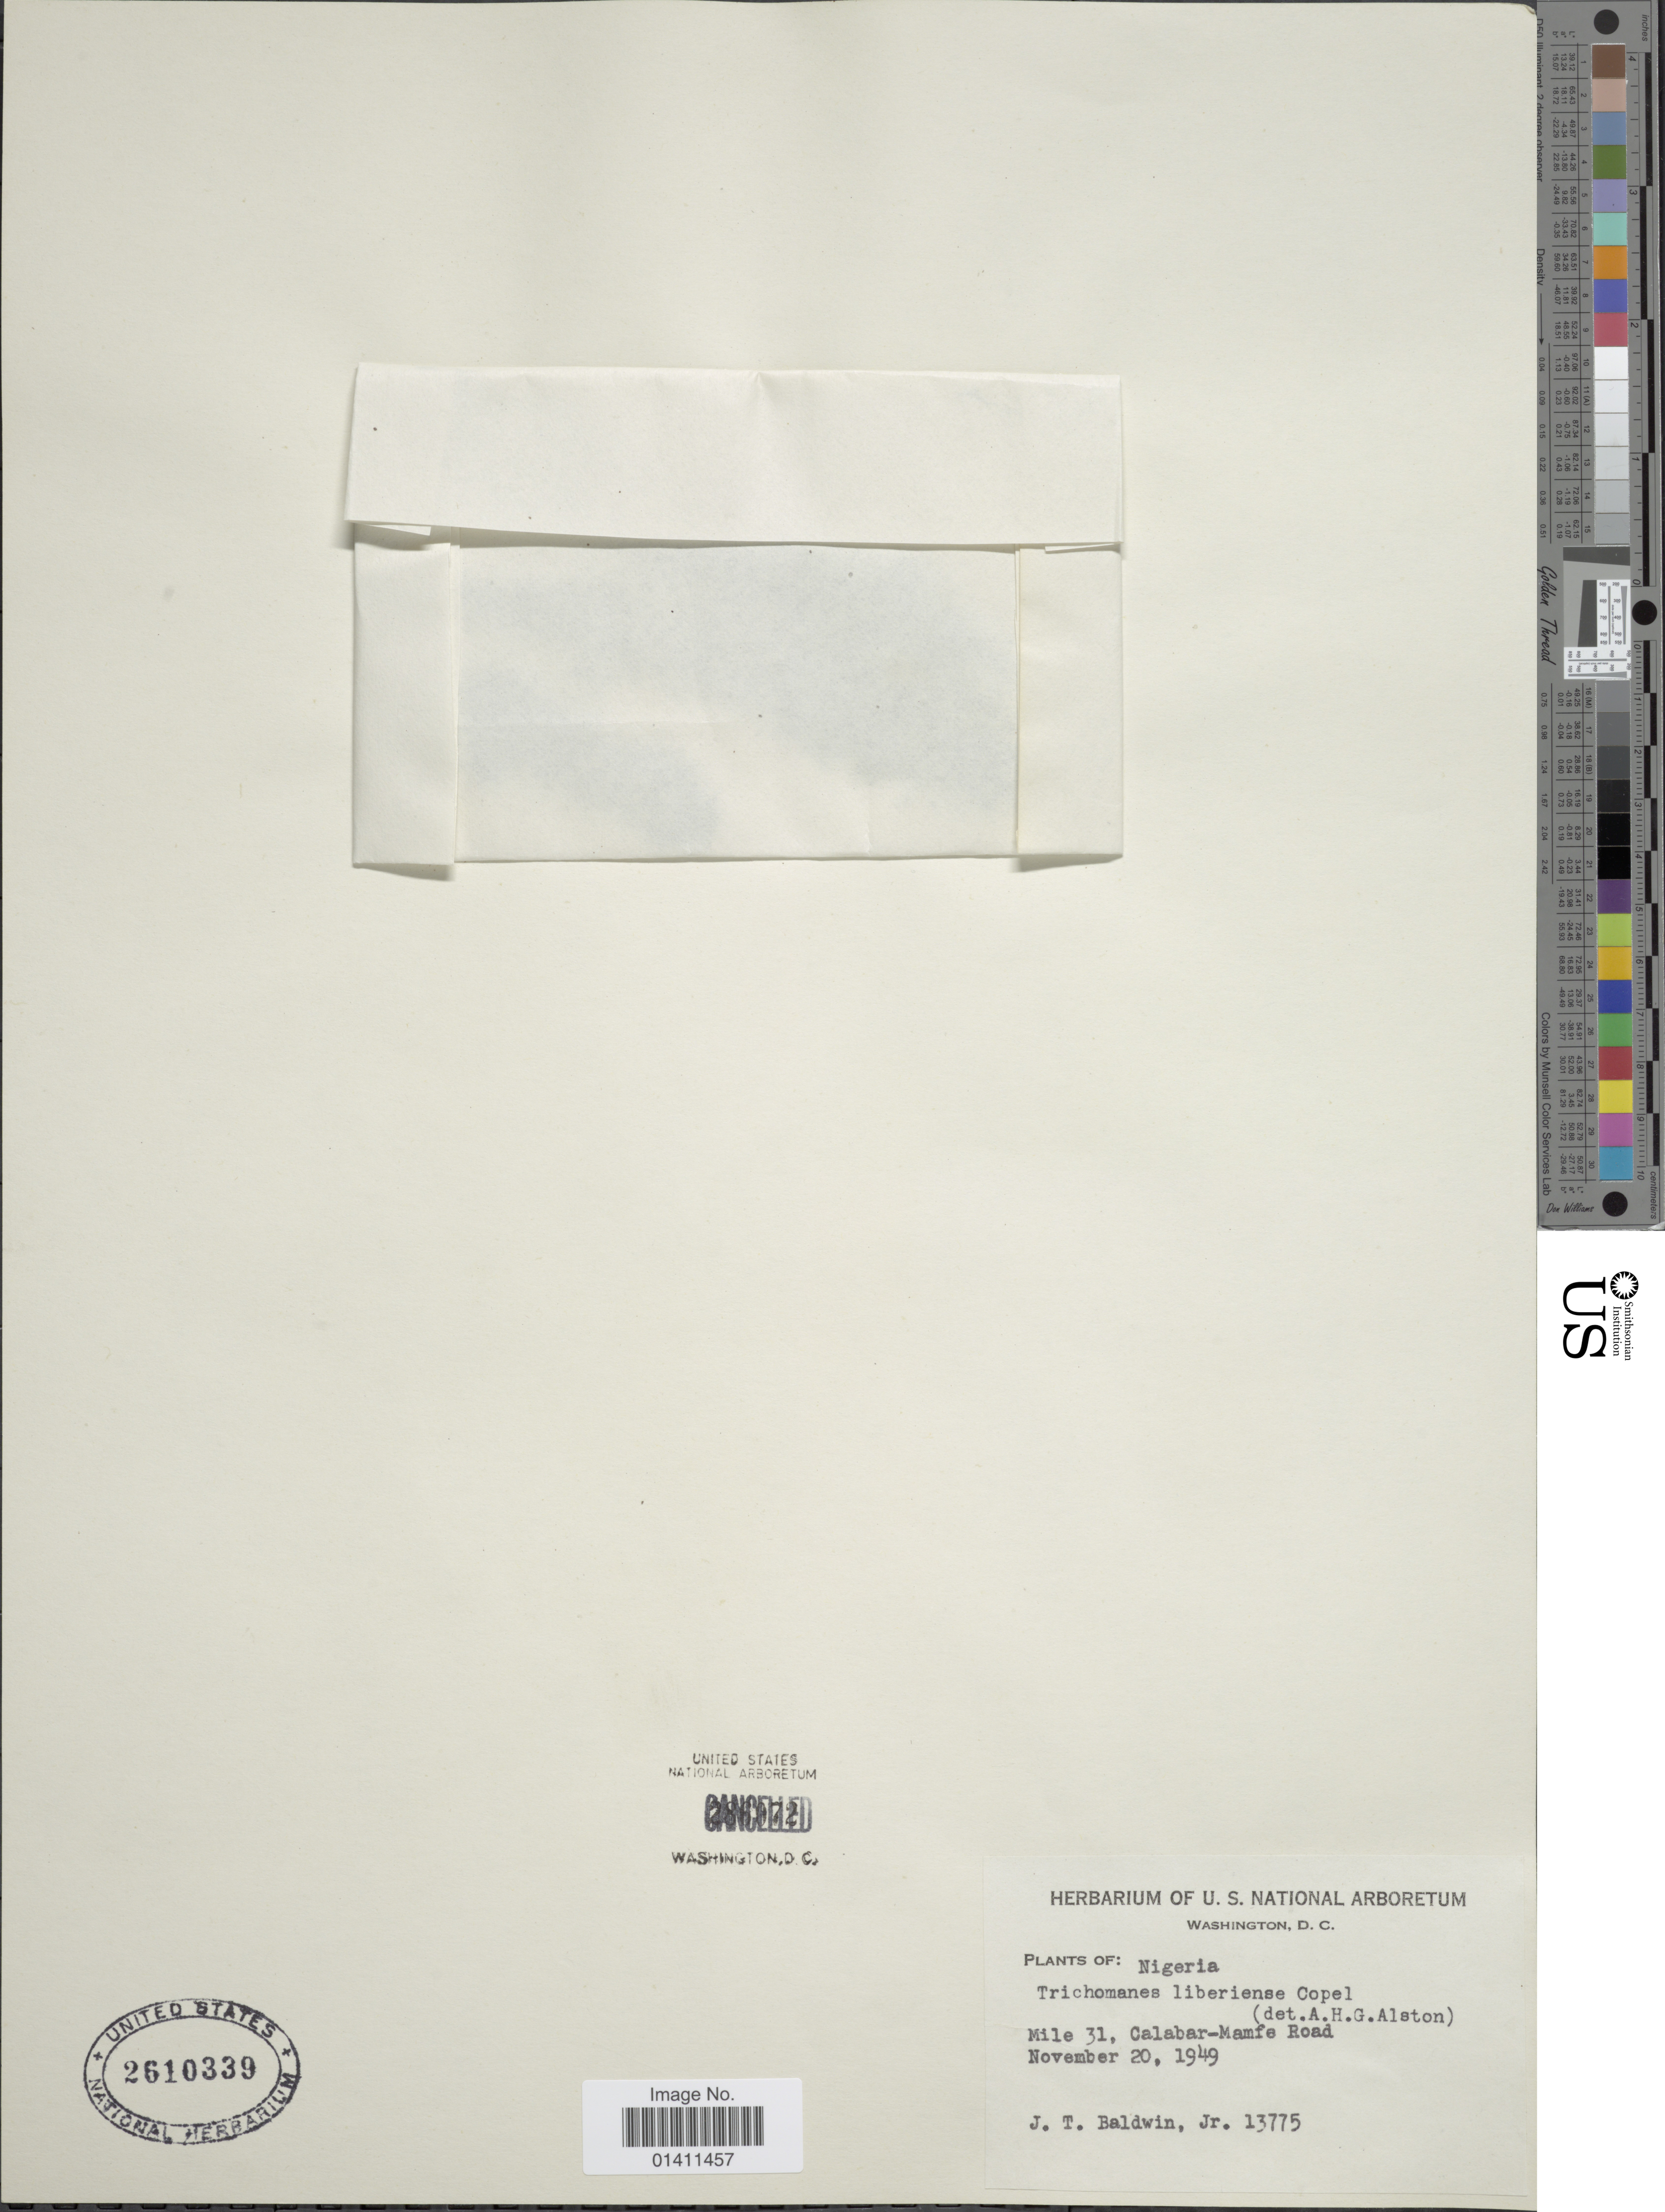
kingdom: Plantae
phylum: Tracheophyta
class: Polypodiopsida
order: Hymenophyllales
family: Hymenophyllaceae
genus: Didymoglossum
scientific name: Didymoglossum liberiense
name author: (Copel.) Copel.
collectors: J. T. Baldwin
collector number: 13775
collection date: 1949-11-20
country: Nigeria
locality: Mile 31, Calabar-Mamfe Road.